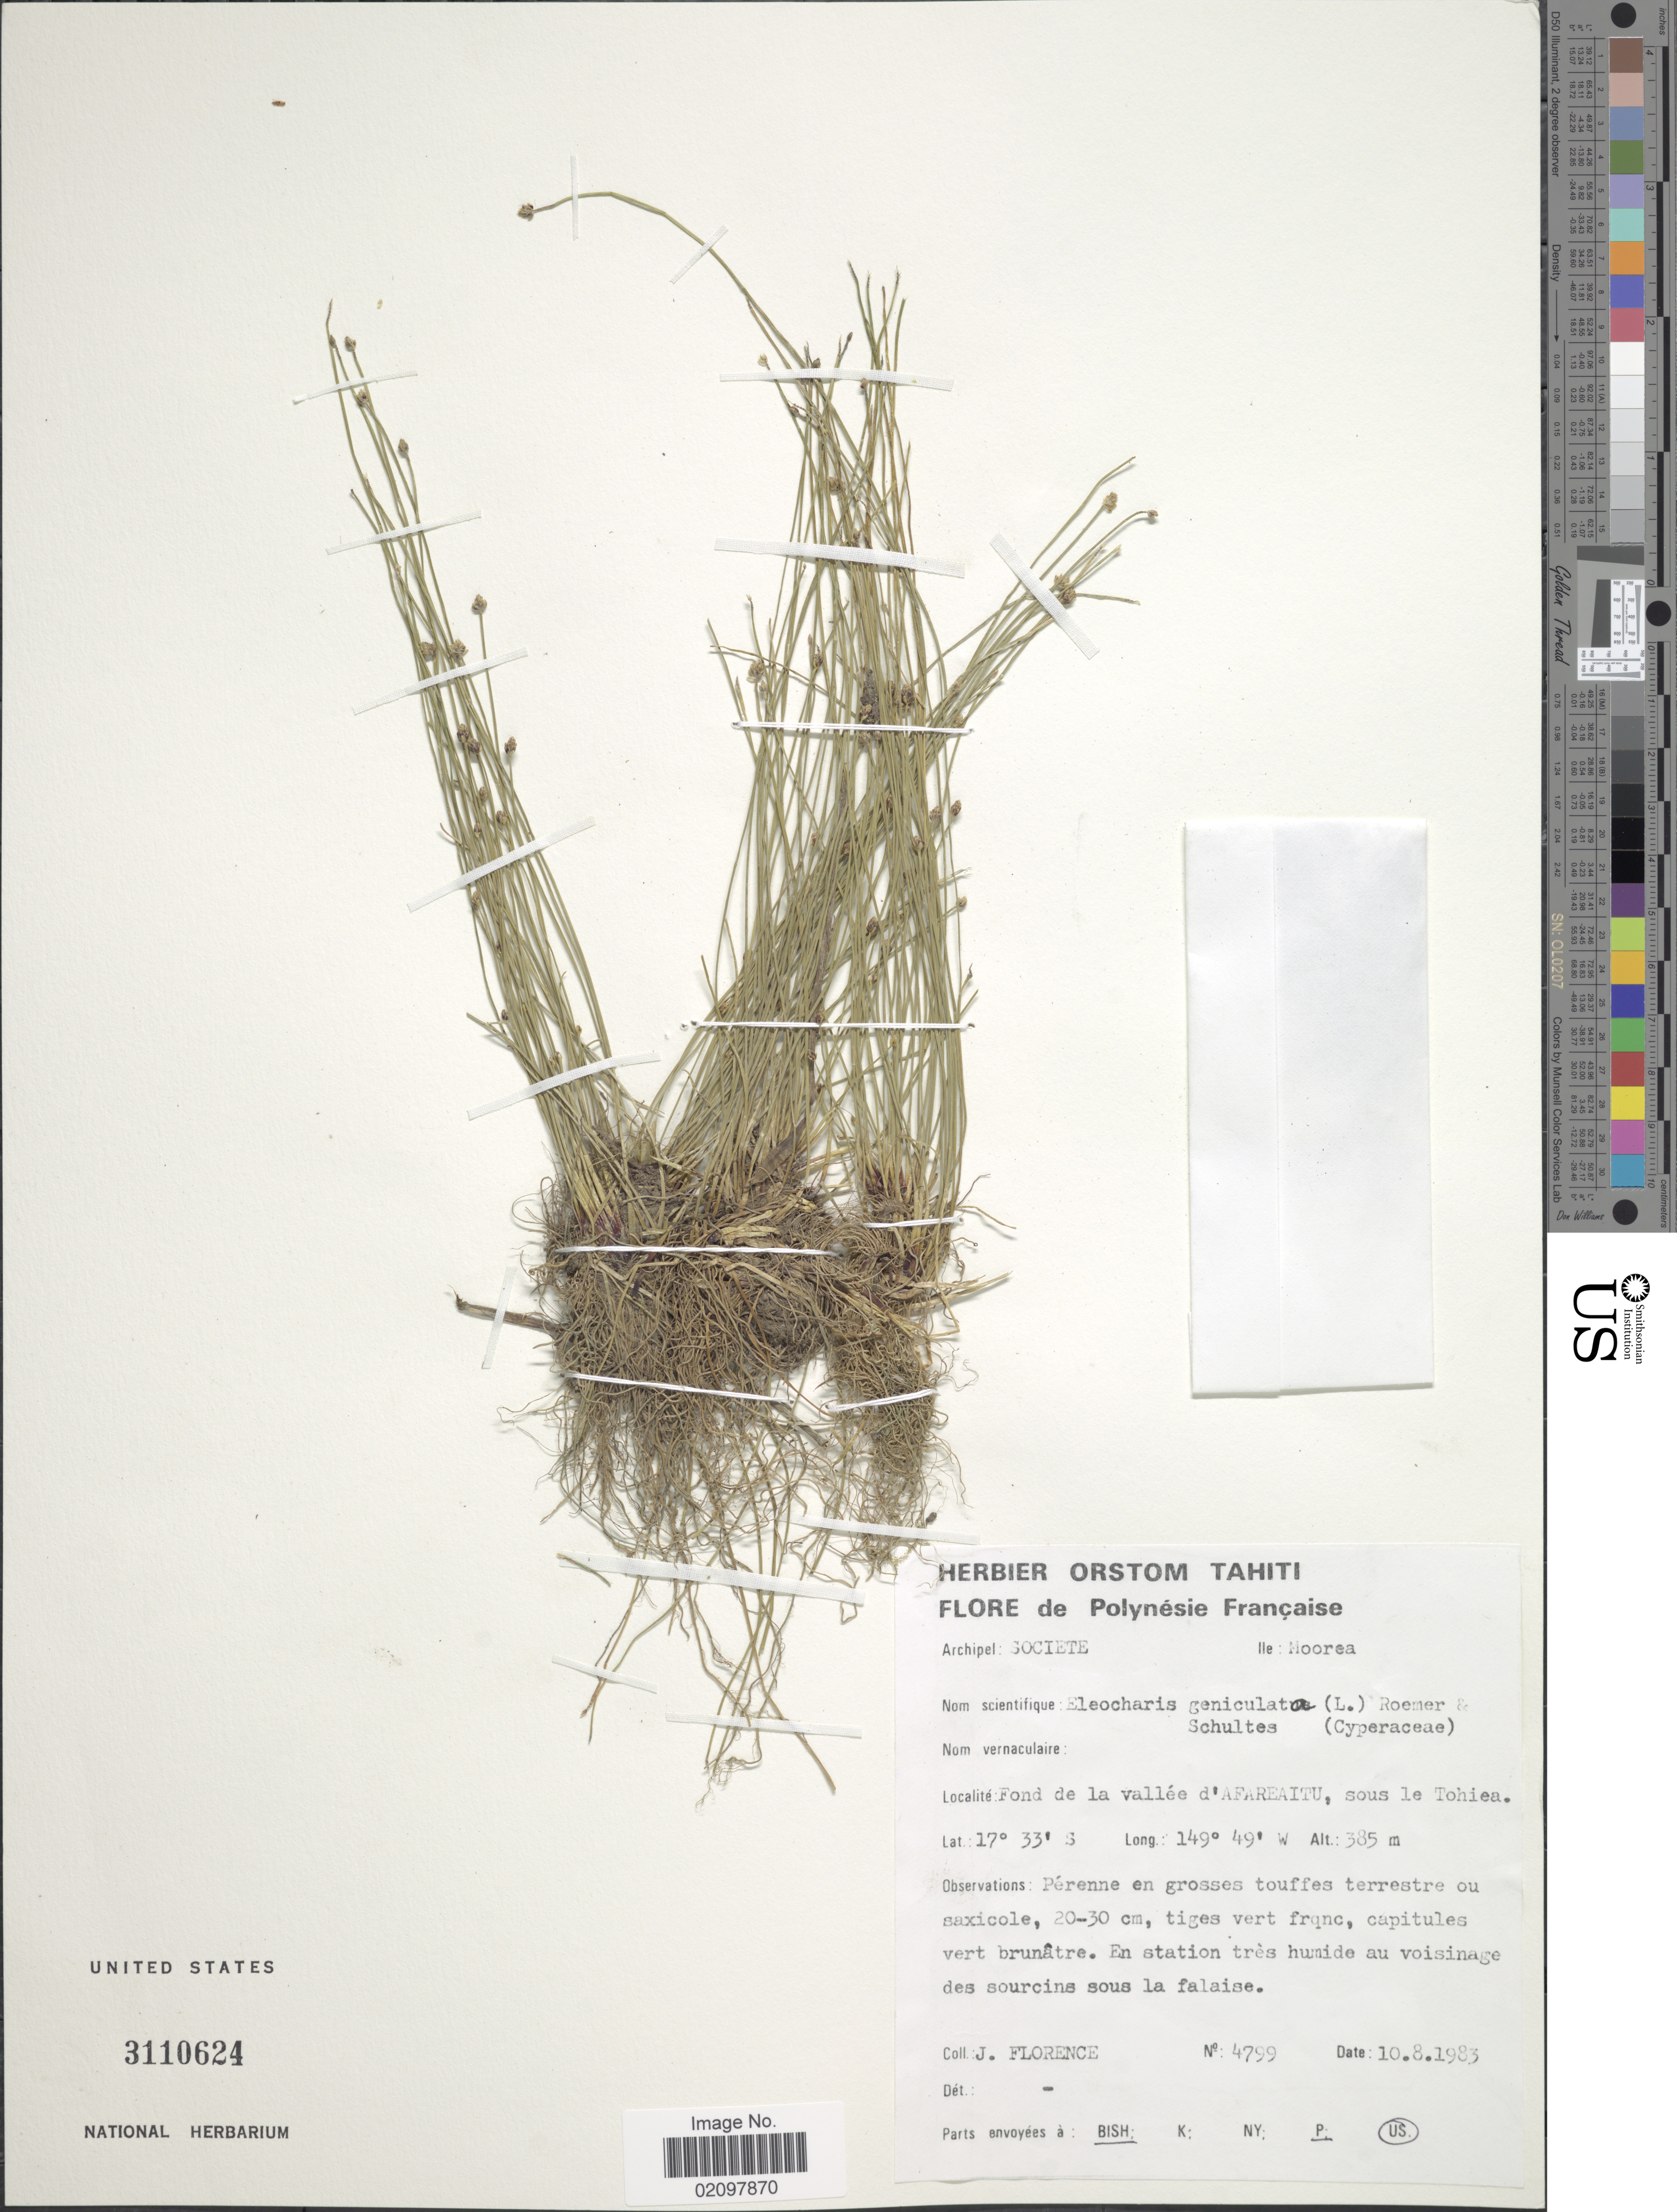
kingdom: Plantae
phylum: Tracheophyta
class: Liliopsida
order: Poales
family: Cyperaceae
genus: Eleocharis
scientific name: Eleocharis geniculata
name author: (L.) Roem. & Schult.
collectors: J. Florence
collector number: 4799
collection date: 1983-08-10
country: French Polynesia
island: Moorea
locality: Polynesie Francaise. Archipel: Societe. Ile: Moorea. Fond de la vallee d'Afareaitu, sous le Tohiea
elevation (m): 385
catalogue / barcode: US 3110624